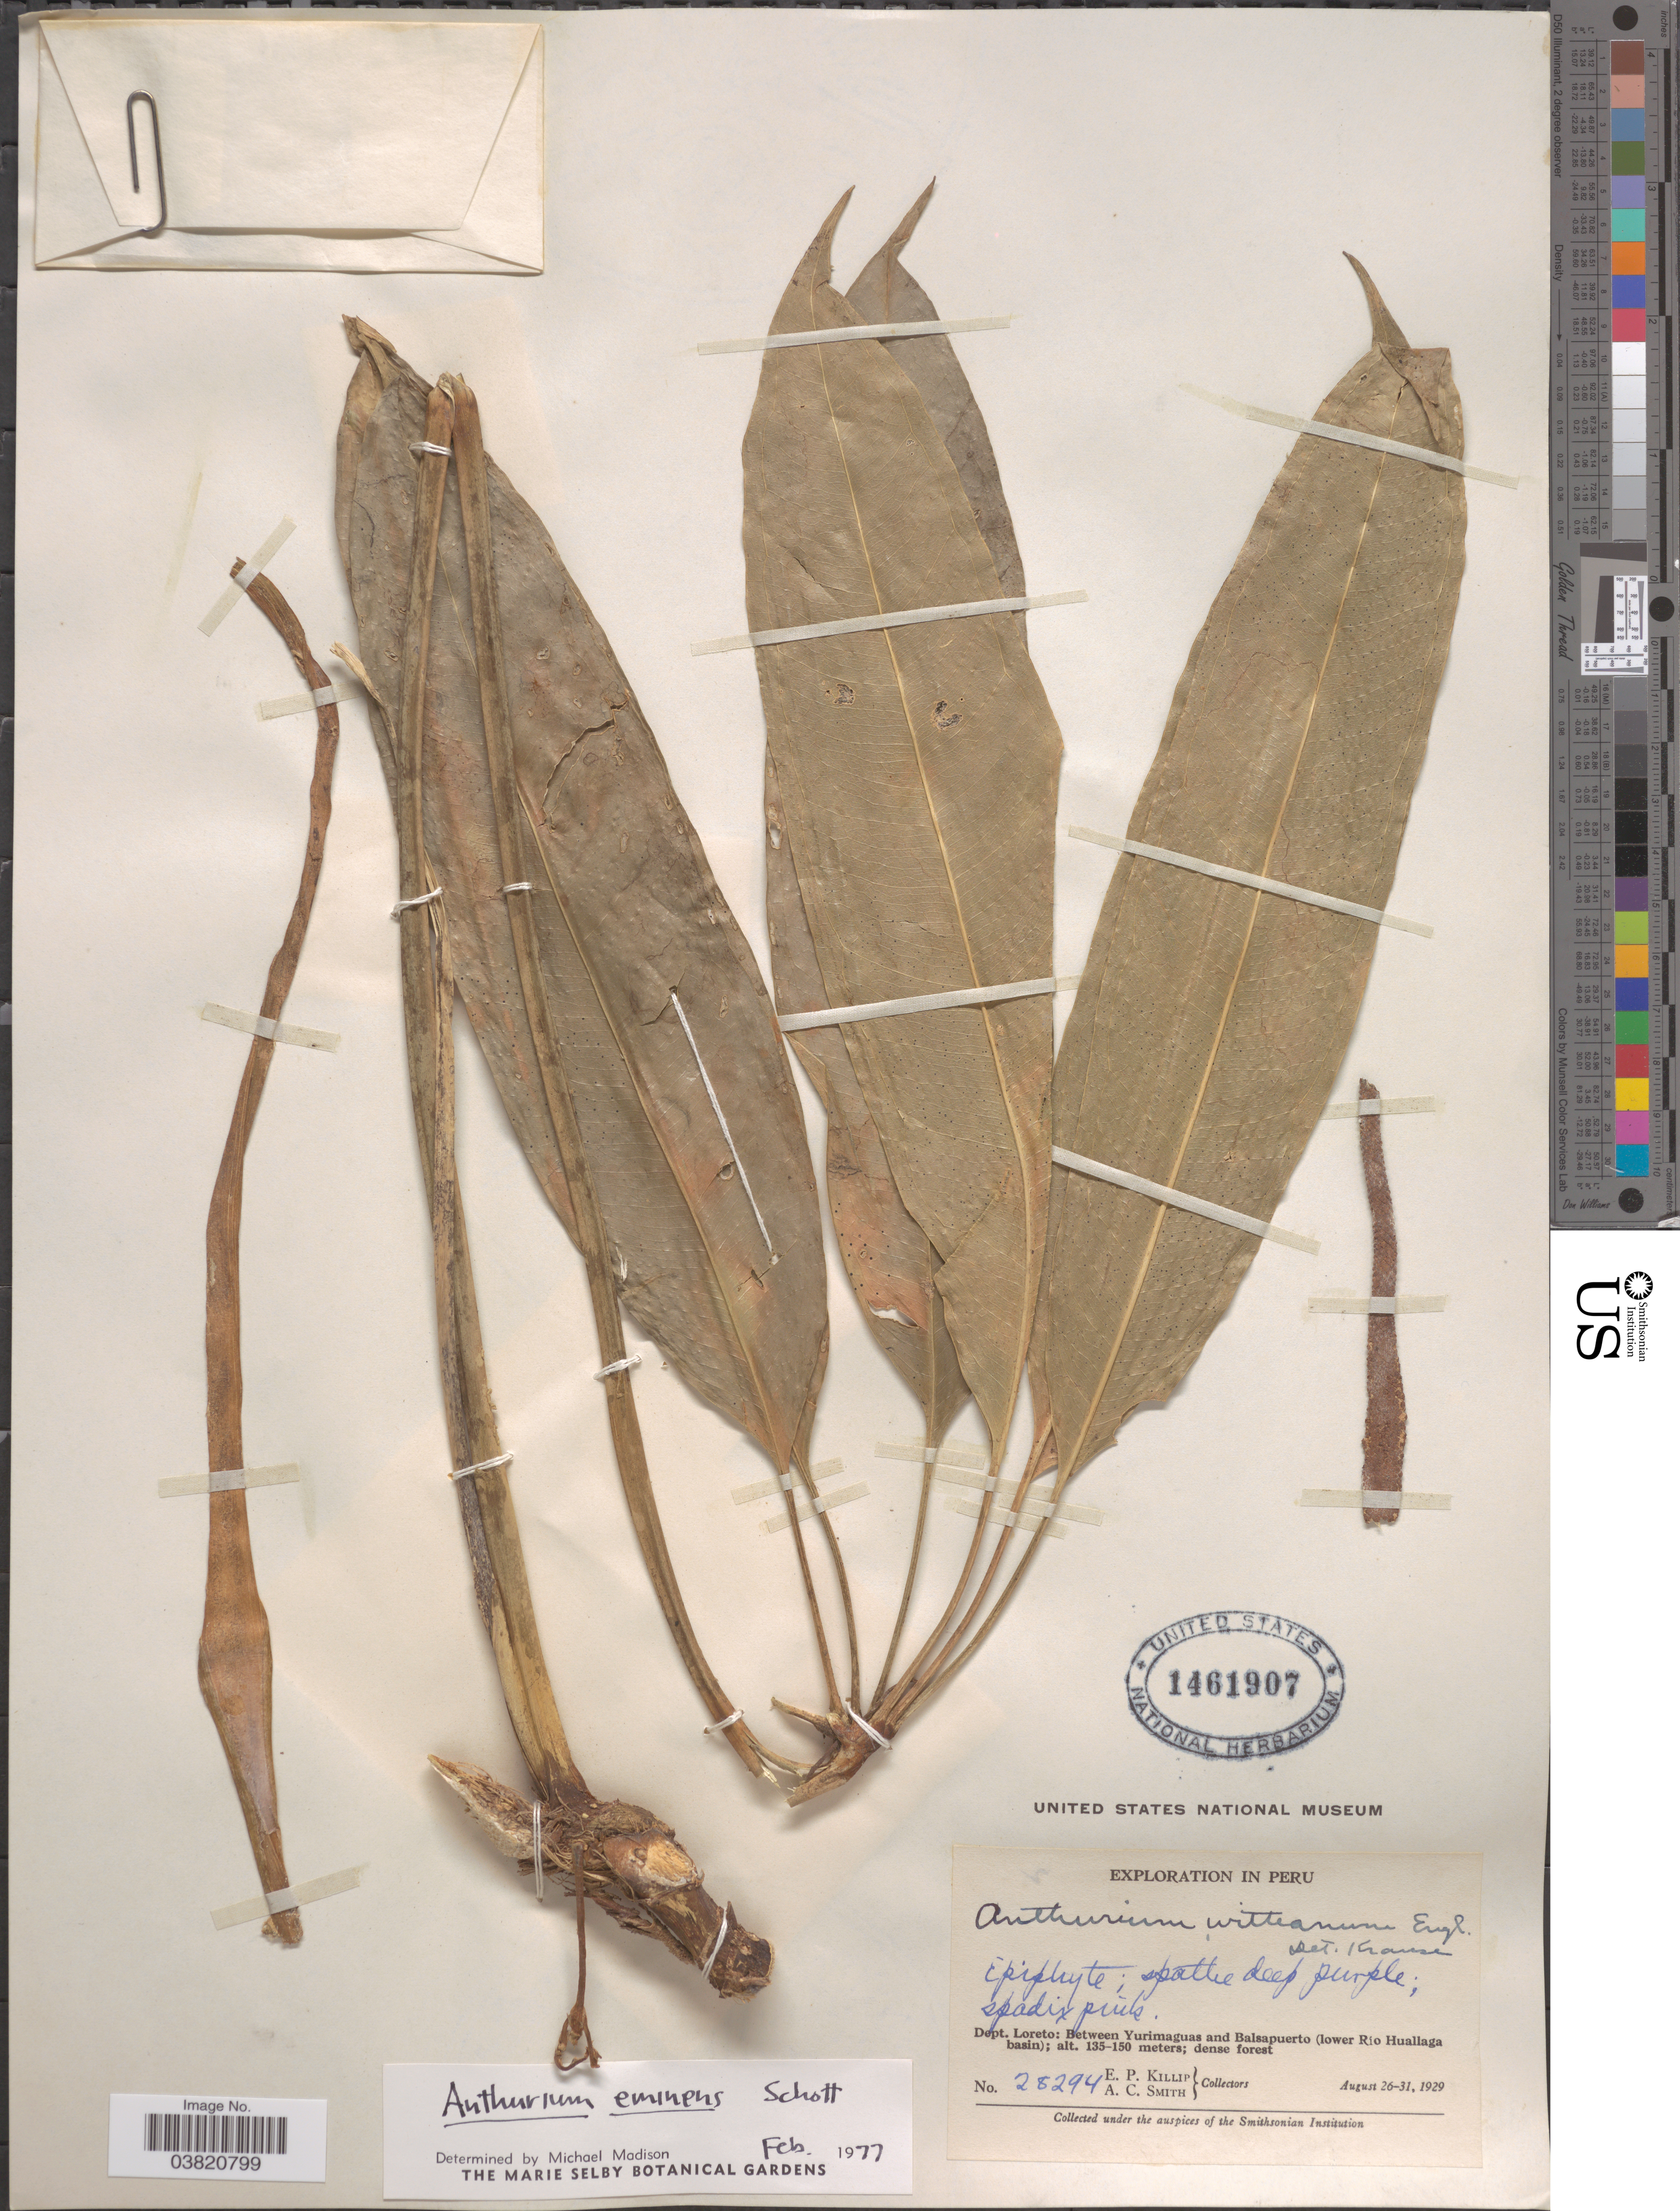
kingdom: Plantae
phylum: Tracheophyta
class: Liliopsida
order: Alismatales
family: Araceae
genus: Anthurium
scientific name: Anthurium eminens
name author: Schott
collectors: E. P. Killip & A. C. Smith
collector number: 28294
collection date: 1929-08-26/1929-08-31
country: Peru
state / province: Loreto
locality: Dept. Loreto: Between Yurimaguas and Balsapuerto (lower Río Huallaga basin).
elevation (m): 135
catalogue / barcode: US 1461907